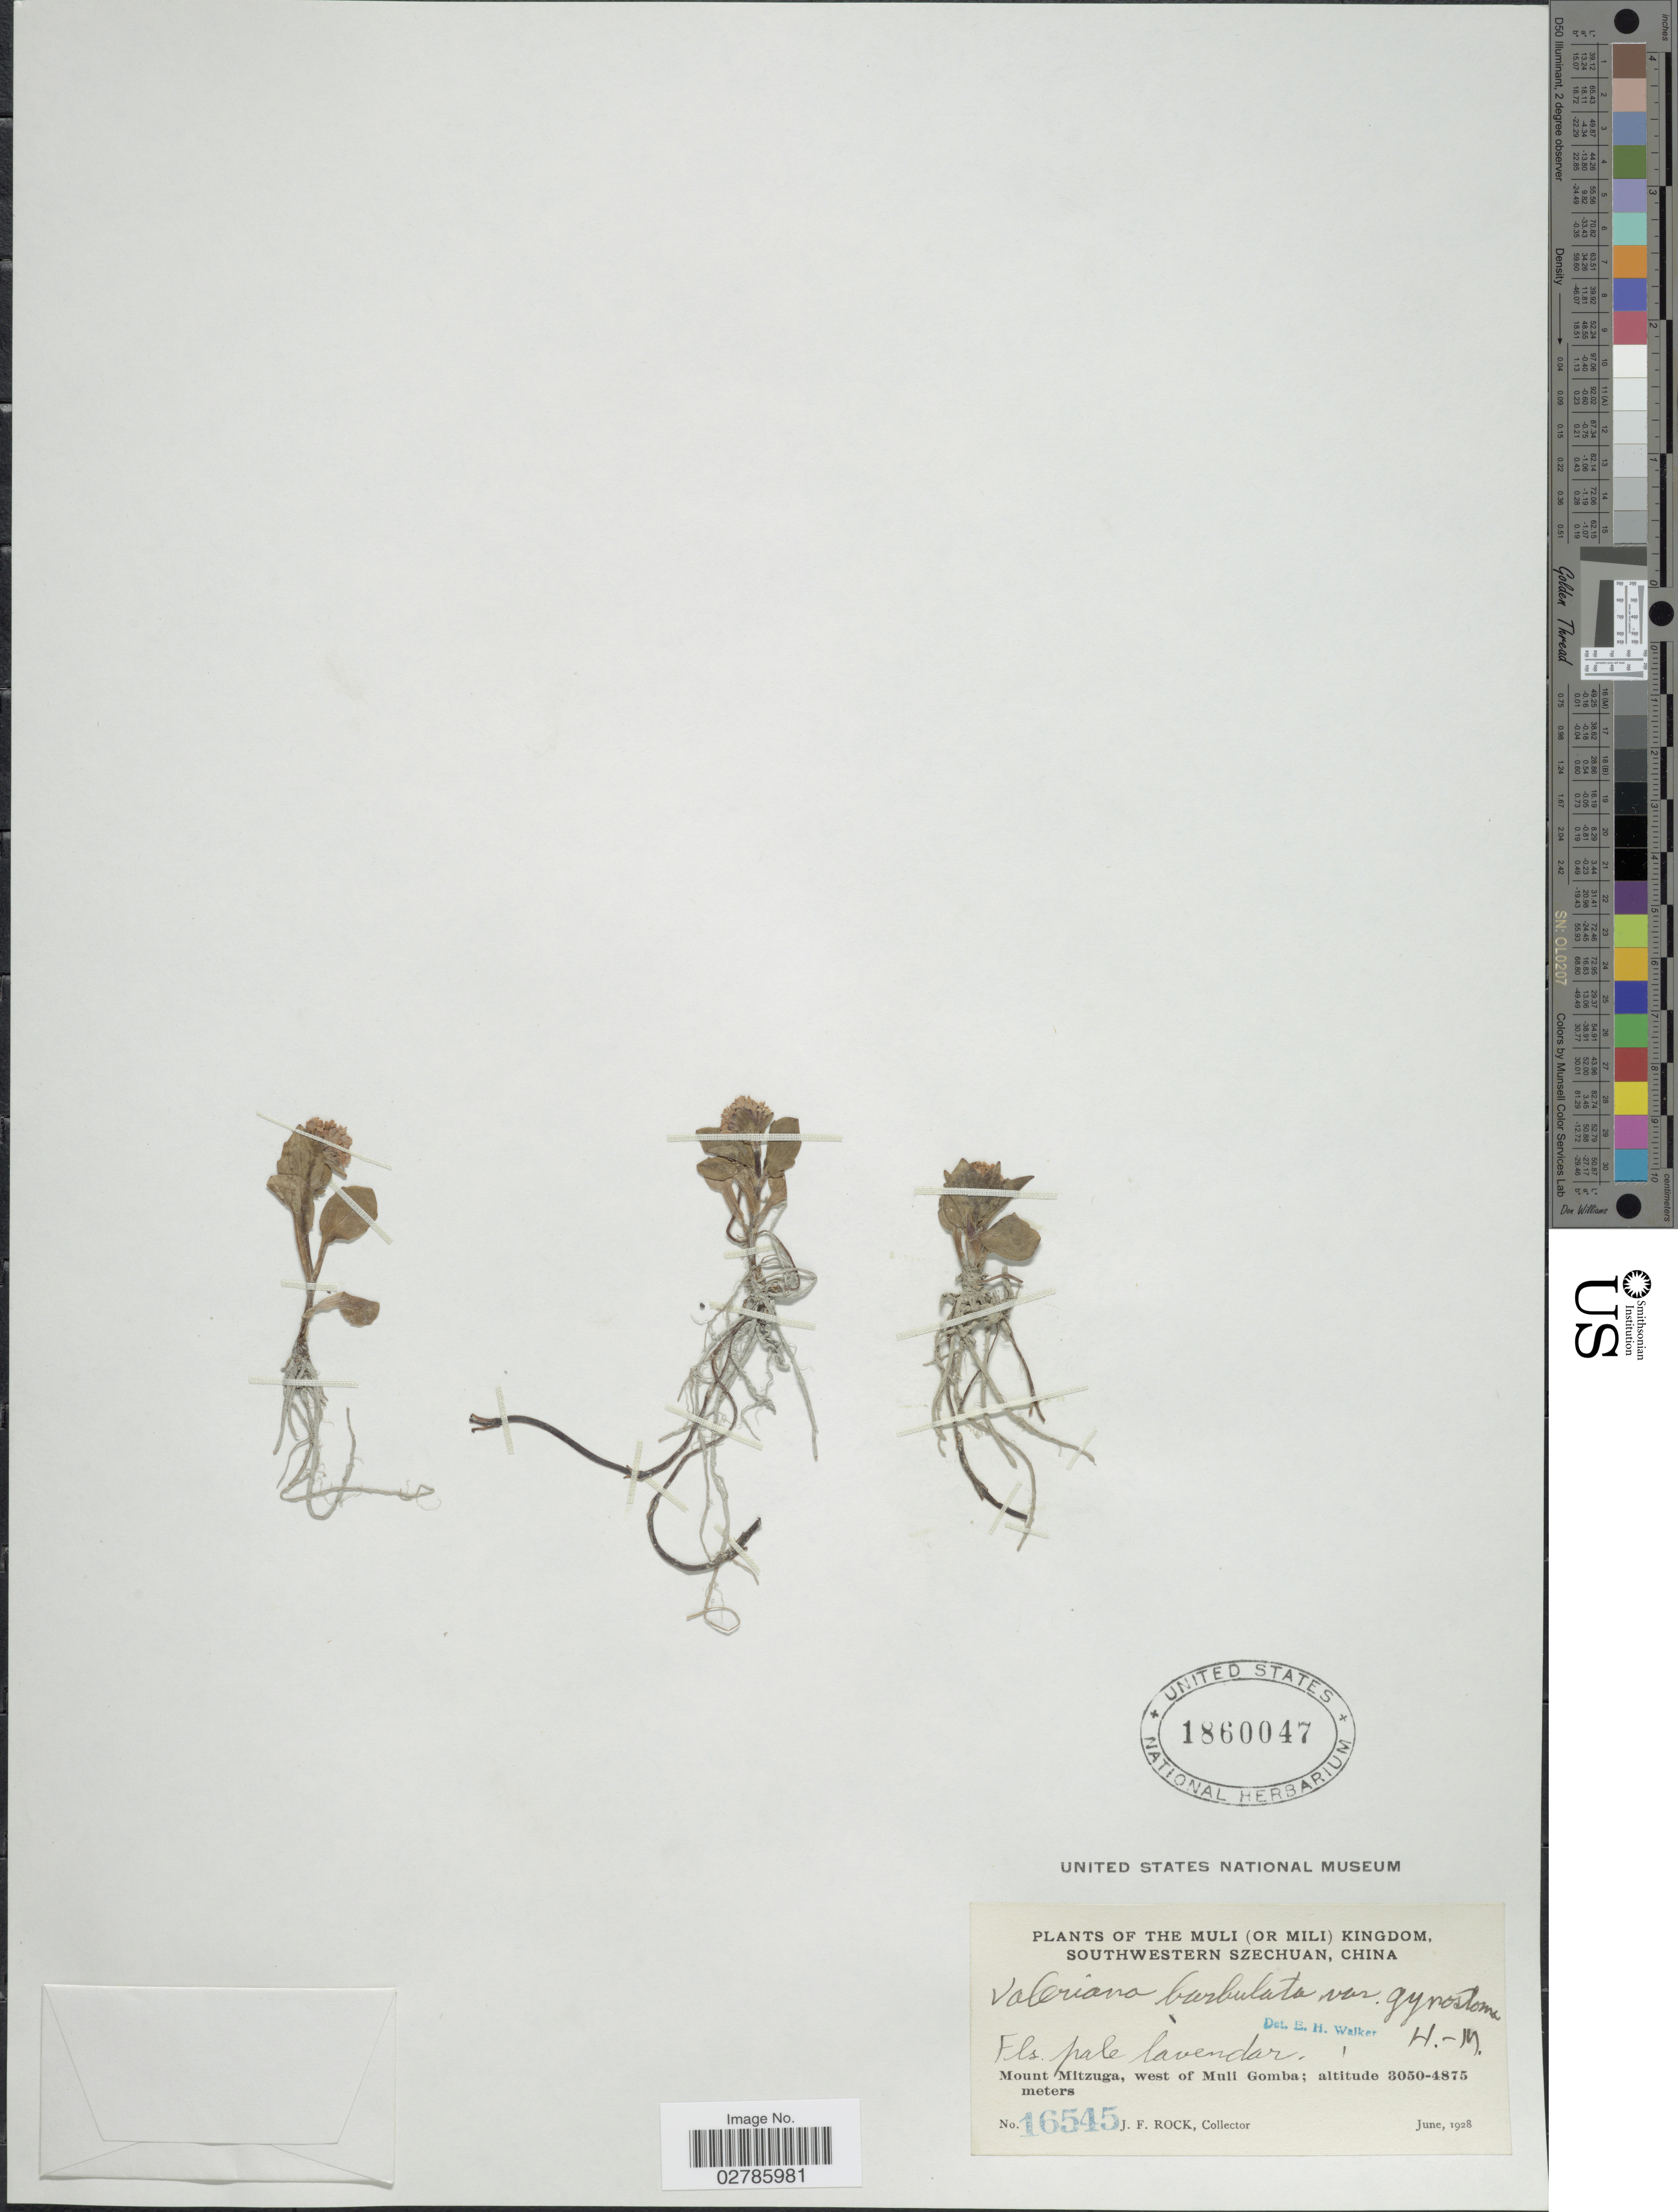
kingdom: Plantae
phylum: Tracheophyta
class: Magnoliopsida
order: Dipsacales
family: Caprifoliaceae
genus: Valeriana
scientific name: Valeriana barbulata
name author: Diels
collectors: J. Rock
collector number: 16545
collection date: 1928-06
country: China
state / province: Sichuan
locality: The Muli (or Mili) Kingdom, Southwestern Szechuan. Mount Mitzuga, west of Muli Gomba.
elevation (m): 3050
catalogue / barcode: US 1860047